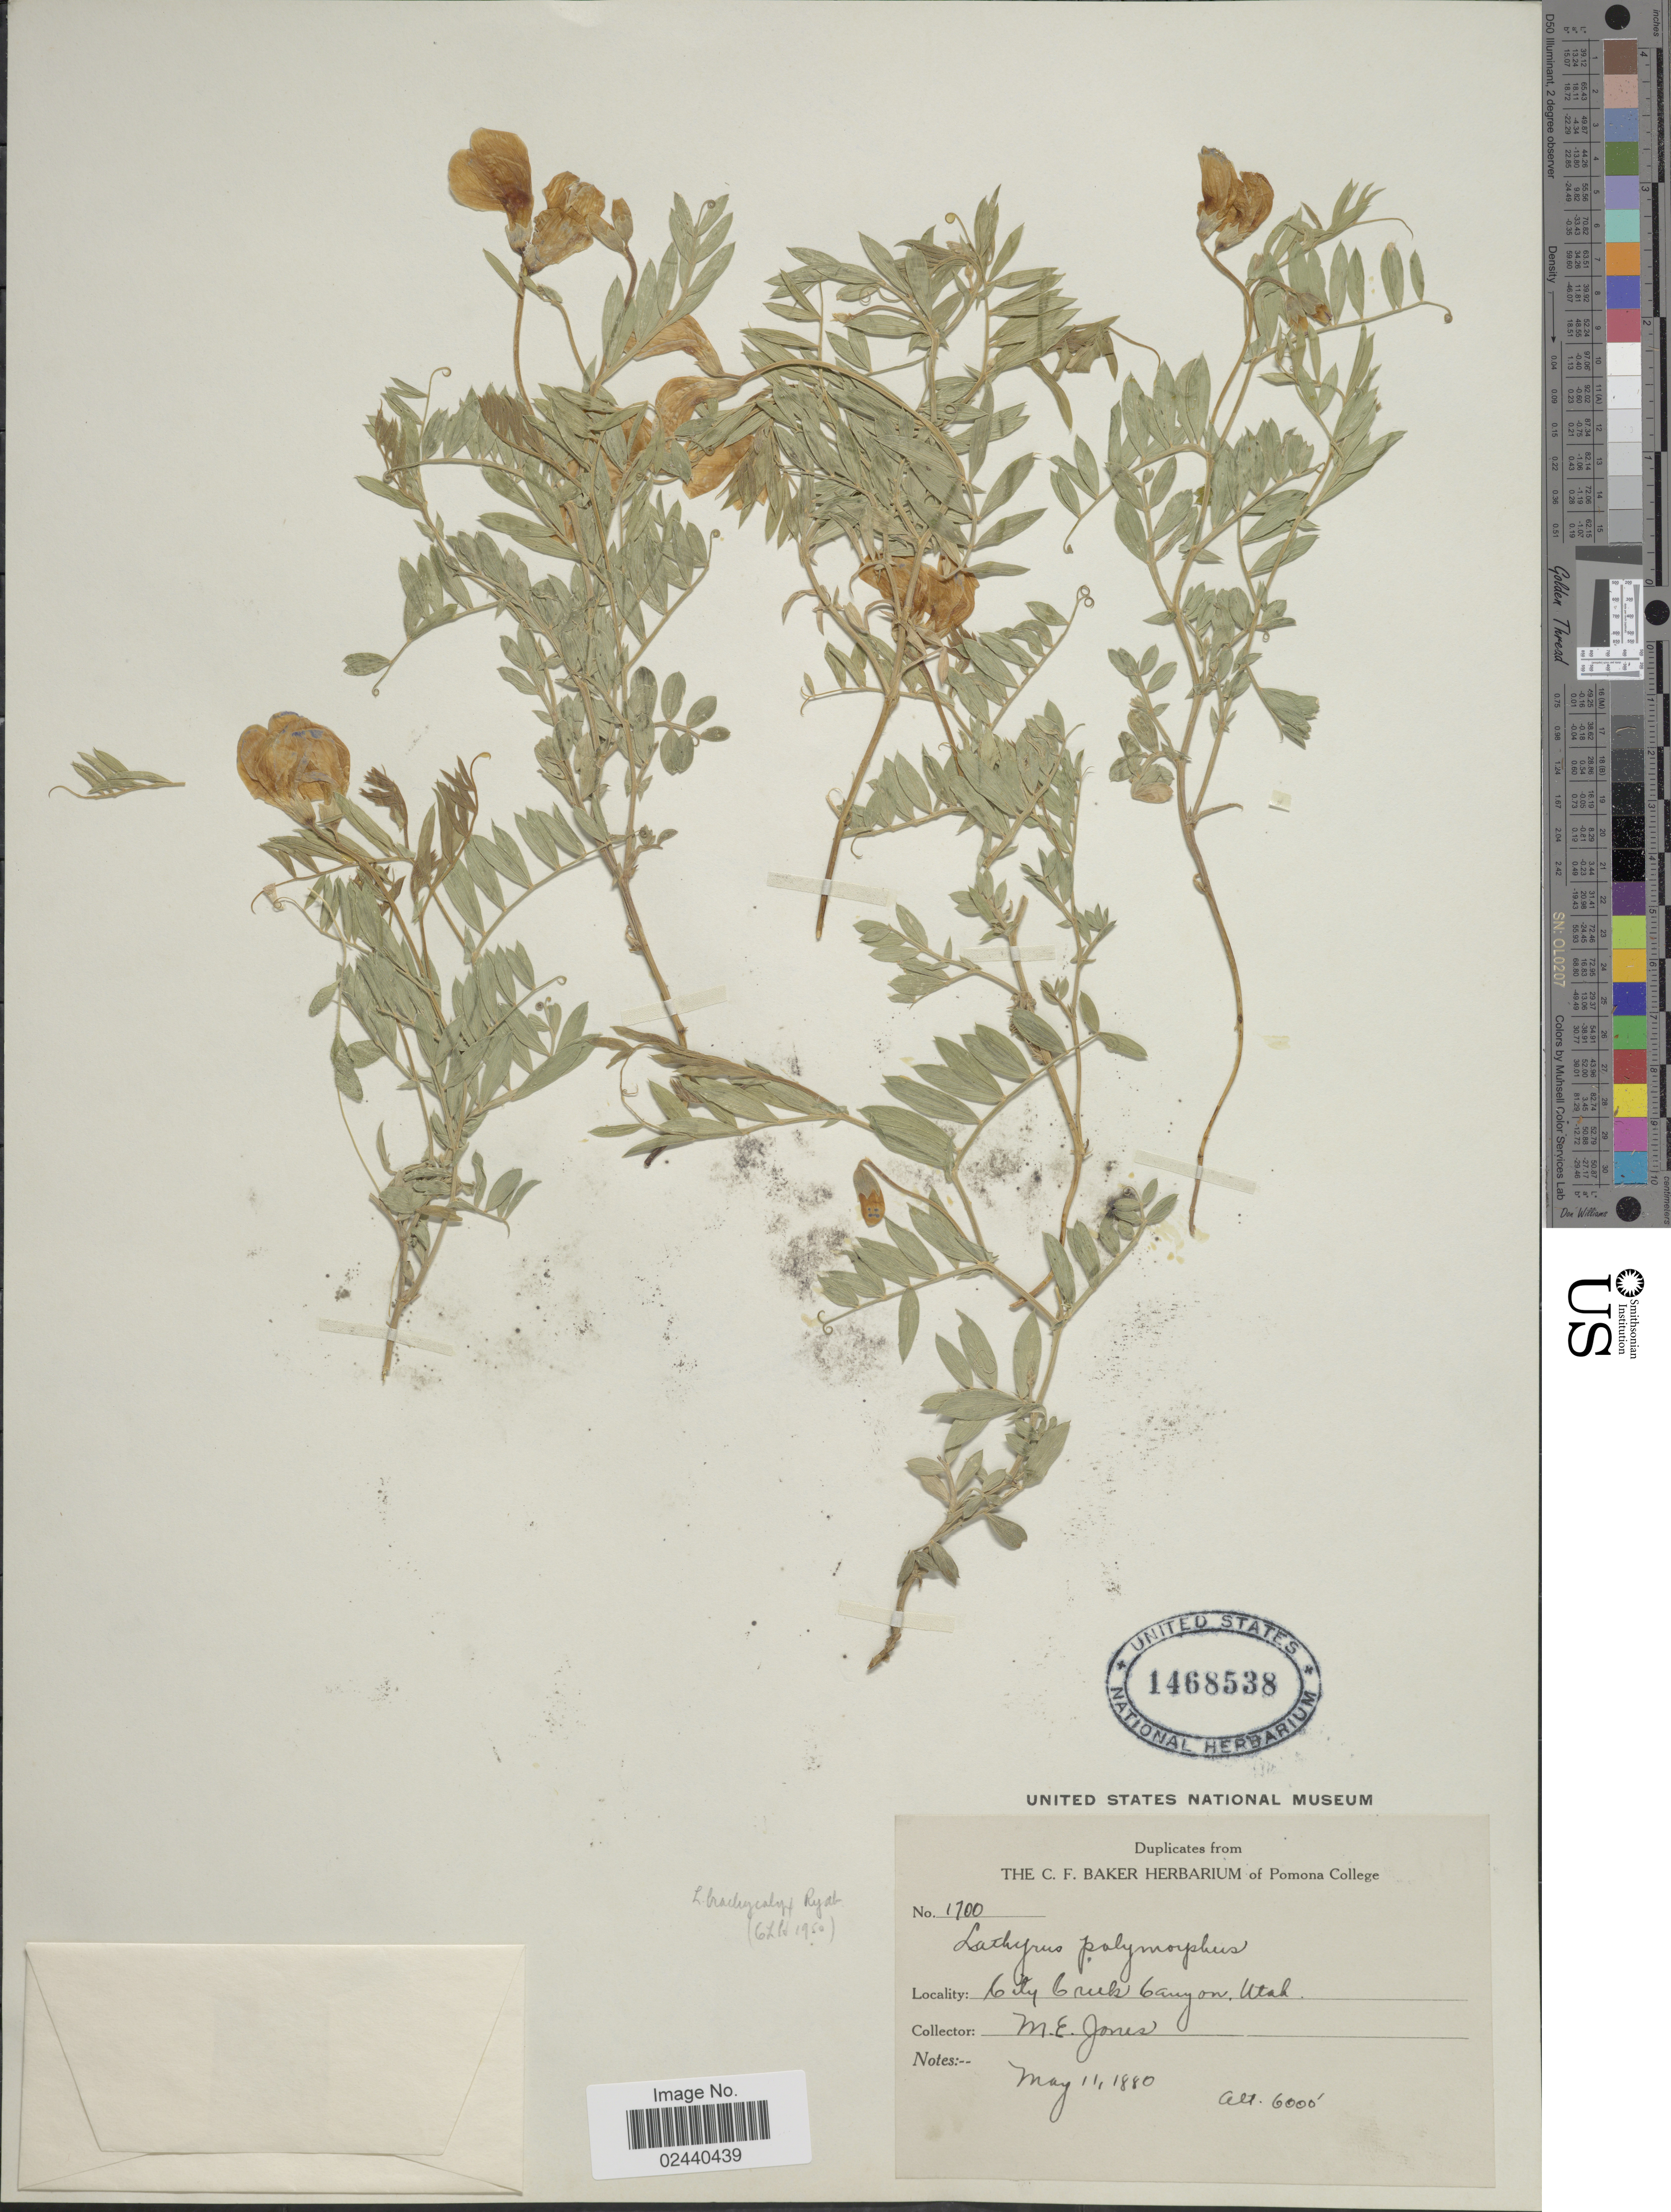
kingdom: Plantae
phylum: Tracheophyta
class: Magnoliopsida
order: Fabales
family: Fabaceae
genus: Lathyrus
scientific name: Lathyrus brachycalyx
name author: Rydb.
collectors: M. E. Jones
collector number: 1700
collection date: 1880-05-11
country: United States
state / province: Utah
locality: City Creek Canyon, Utah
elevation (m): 1829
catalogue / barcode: US 1468538